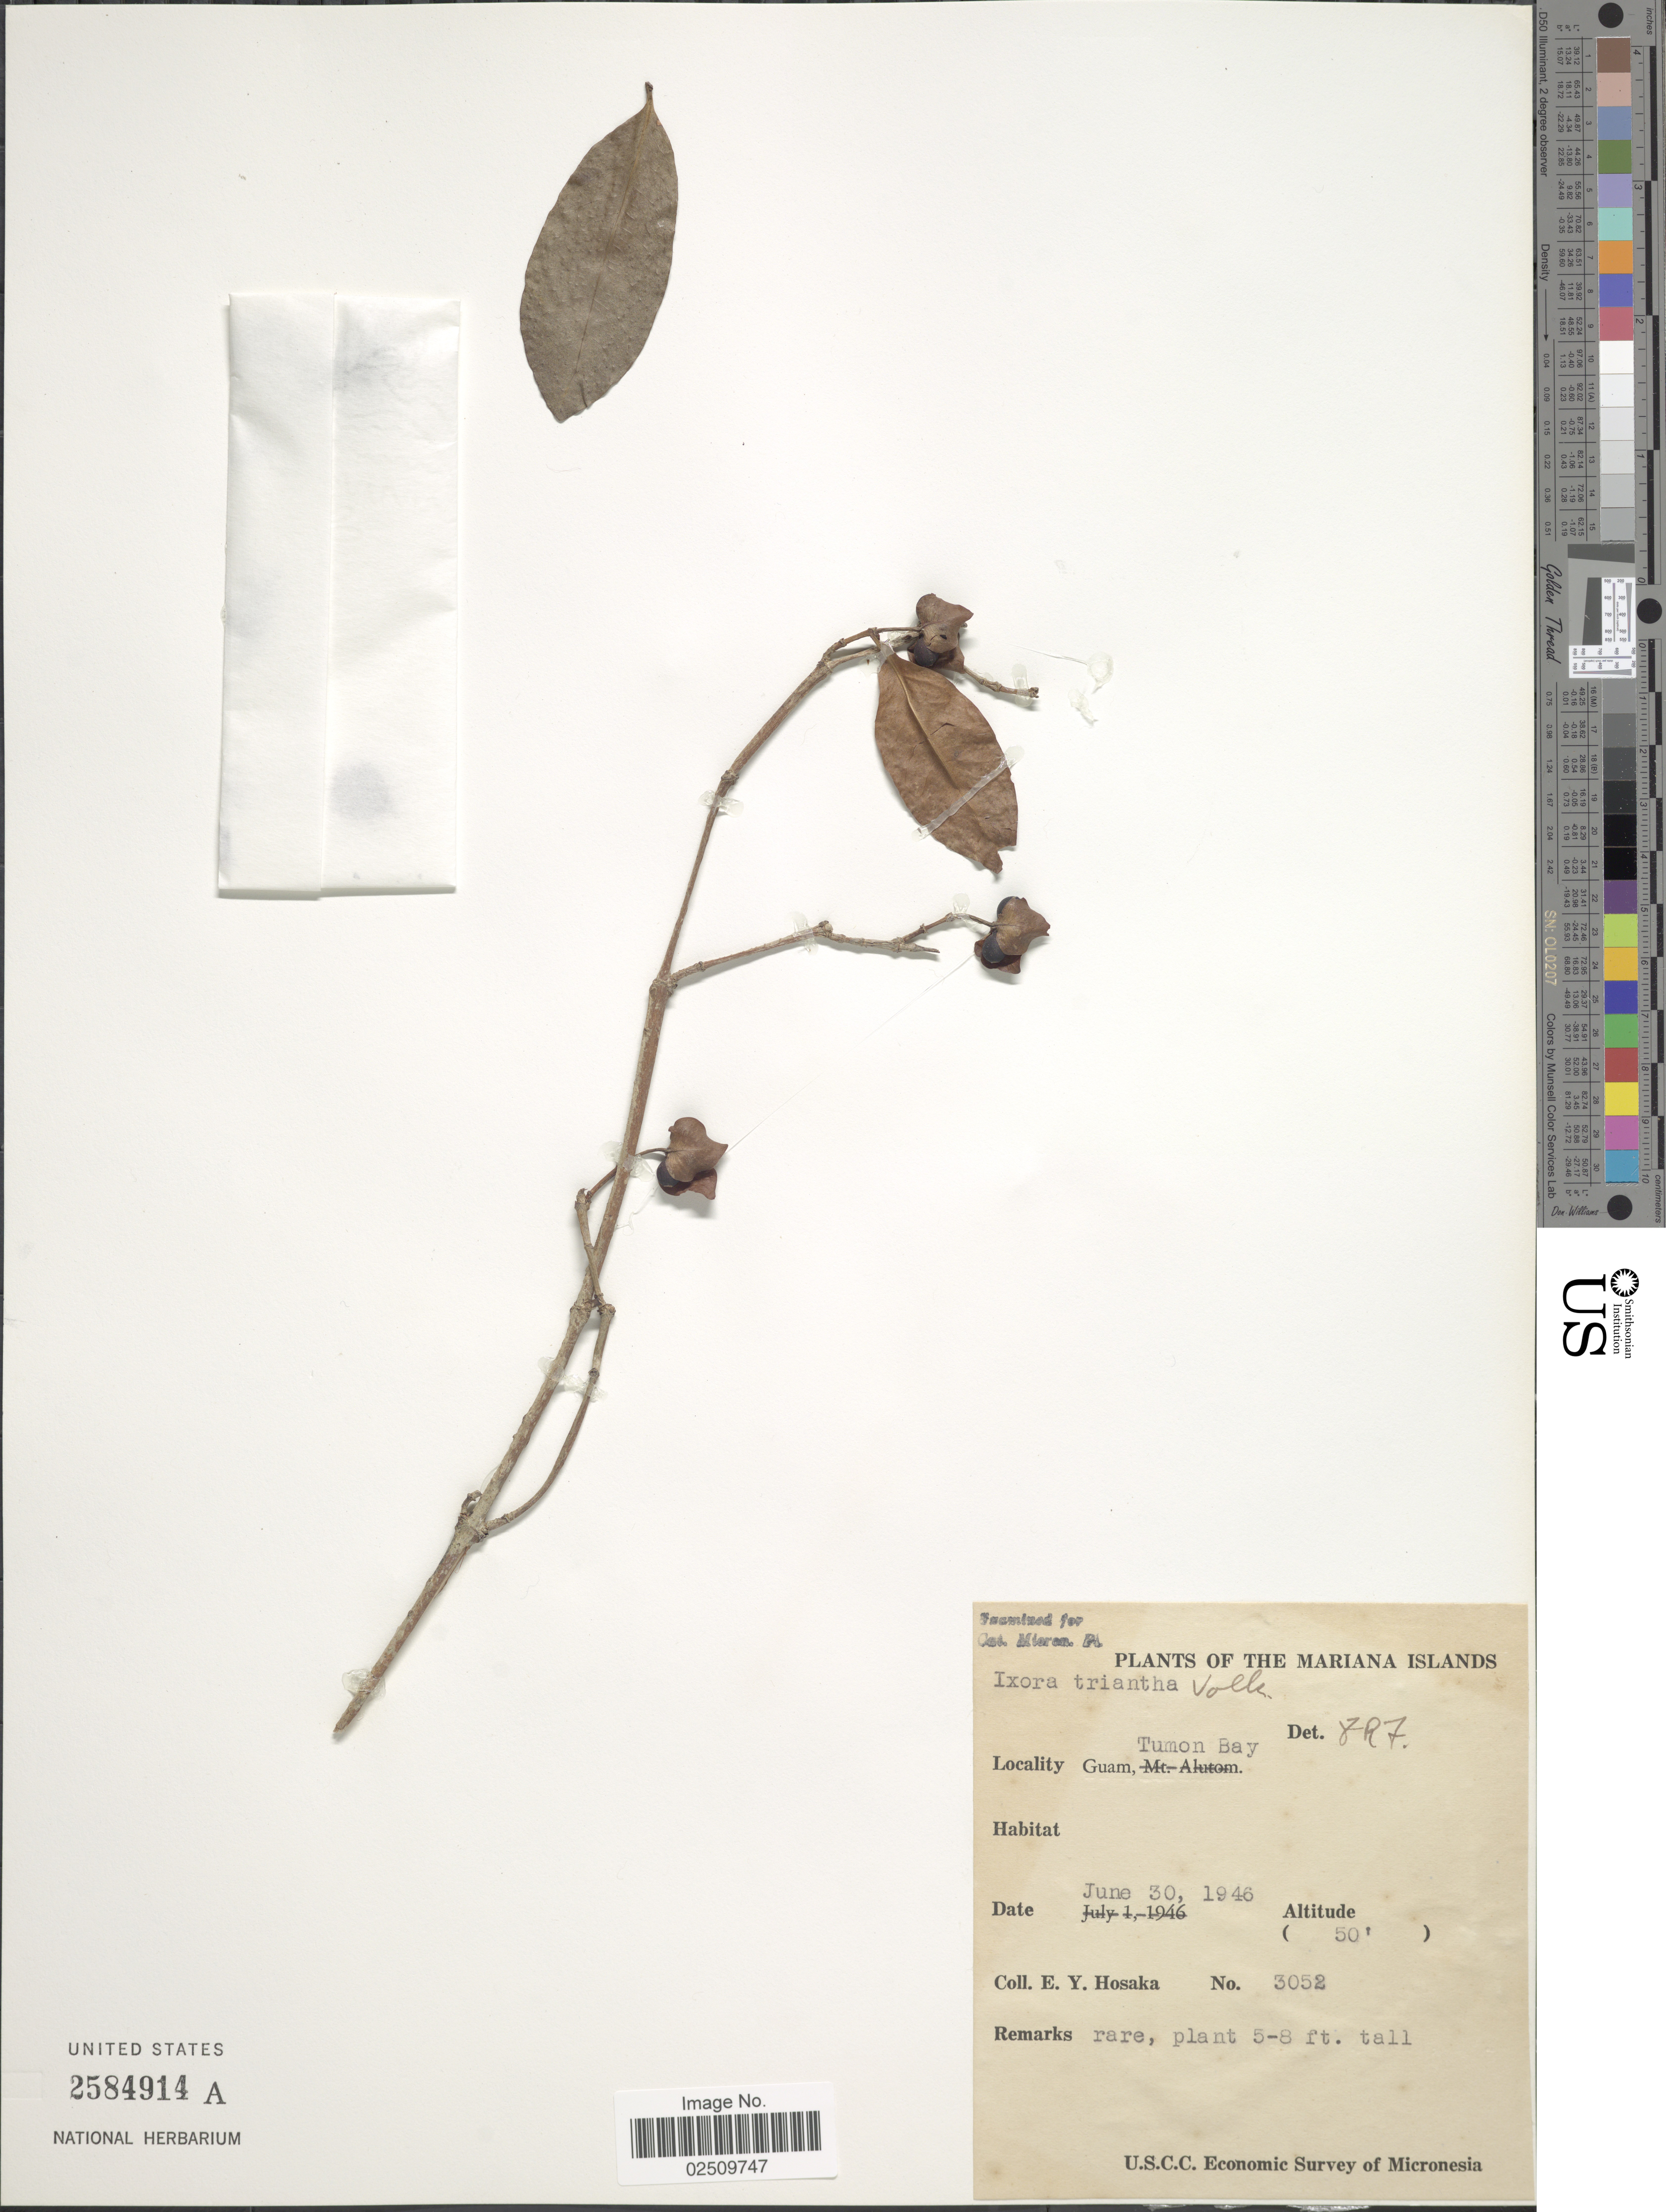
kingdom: Plantae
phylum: Tracheophyta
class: Magnoliopsida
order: Gentianales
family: Rubiaceae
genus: Ixora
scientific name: Ixora triantha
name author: Volkens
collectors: E. Y. Hosaka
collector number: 3052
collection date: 1946-06-30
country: Guam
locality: The Mariana Islands, Tumon Bay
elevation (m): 15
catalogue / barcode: US 2584914A